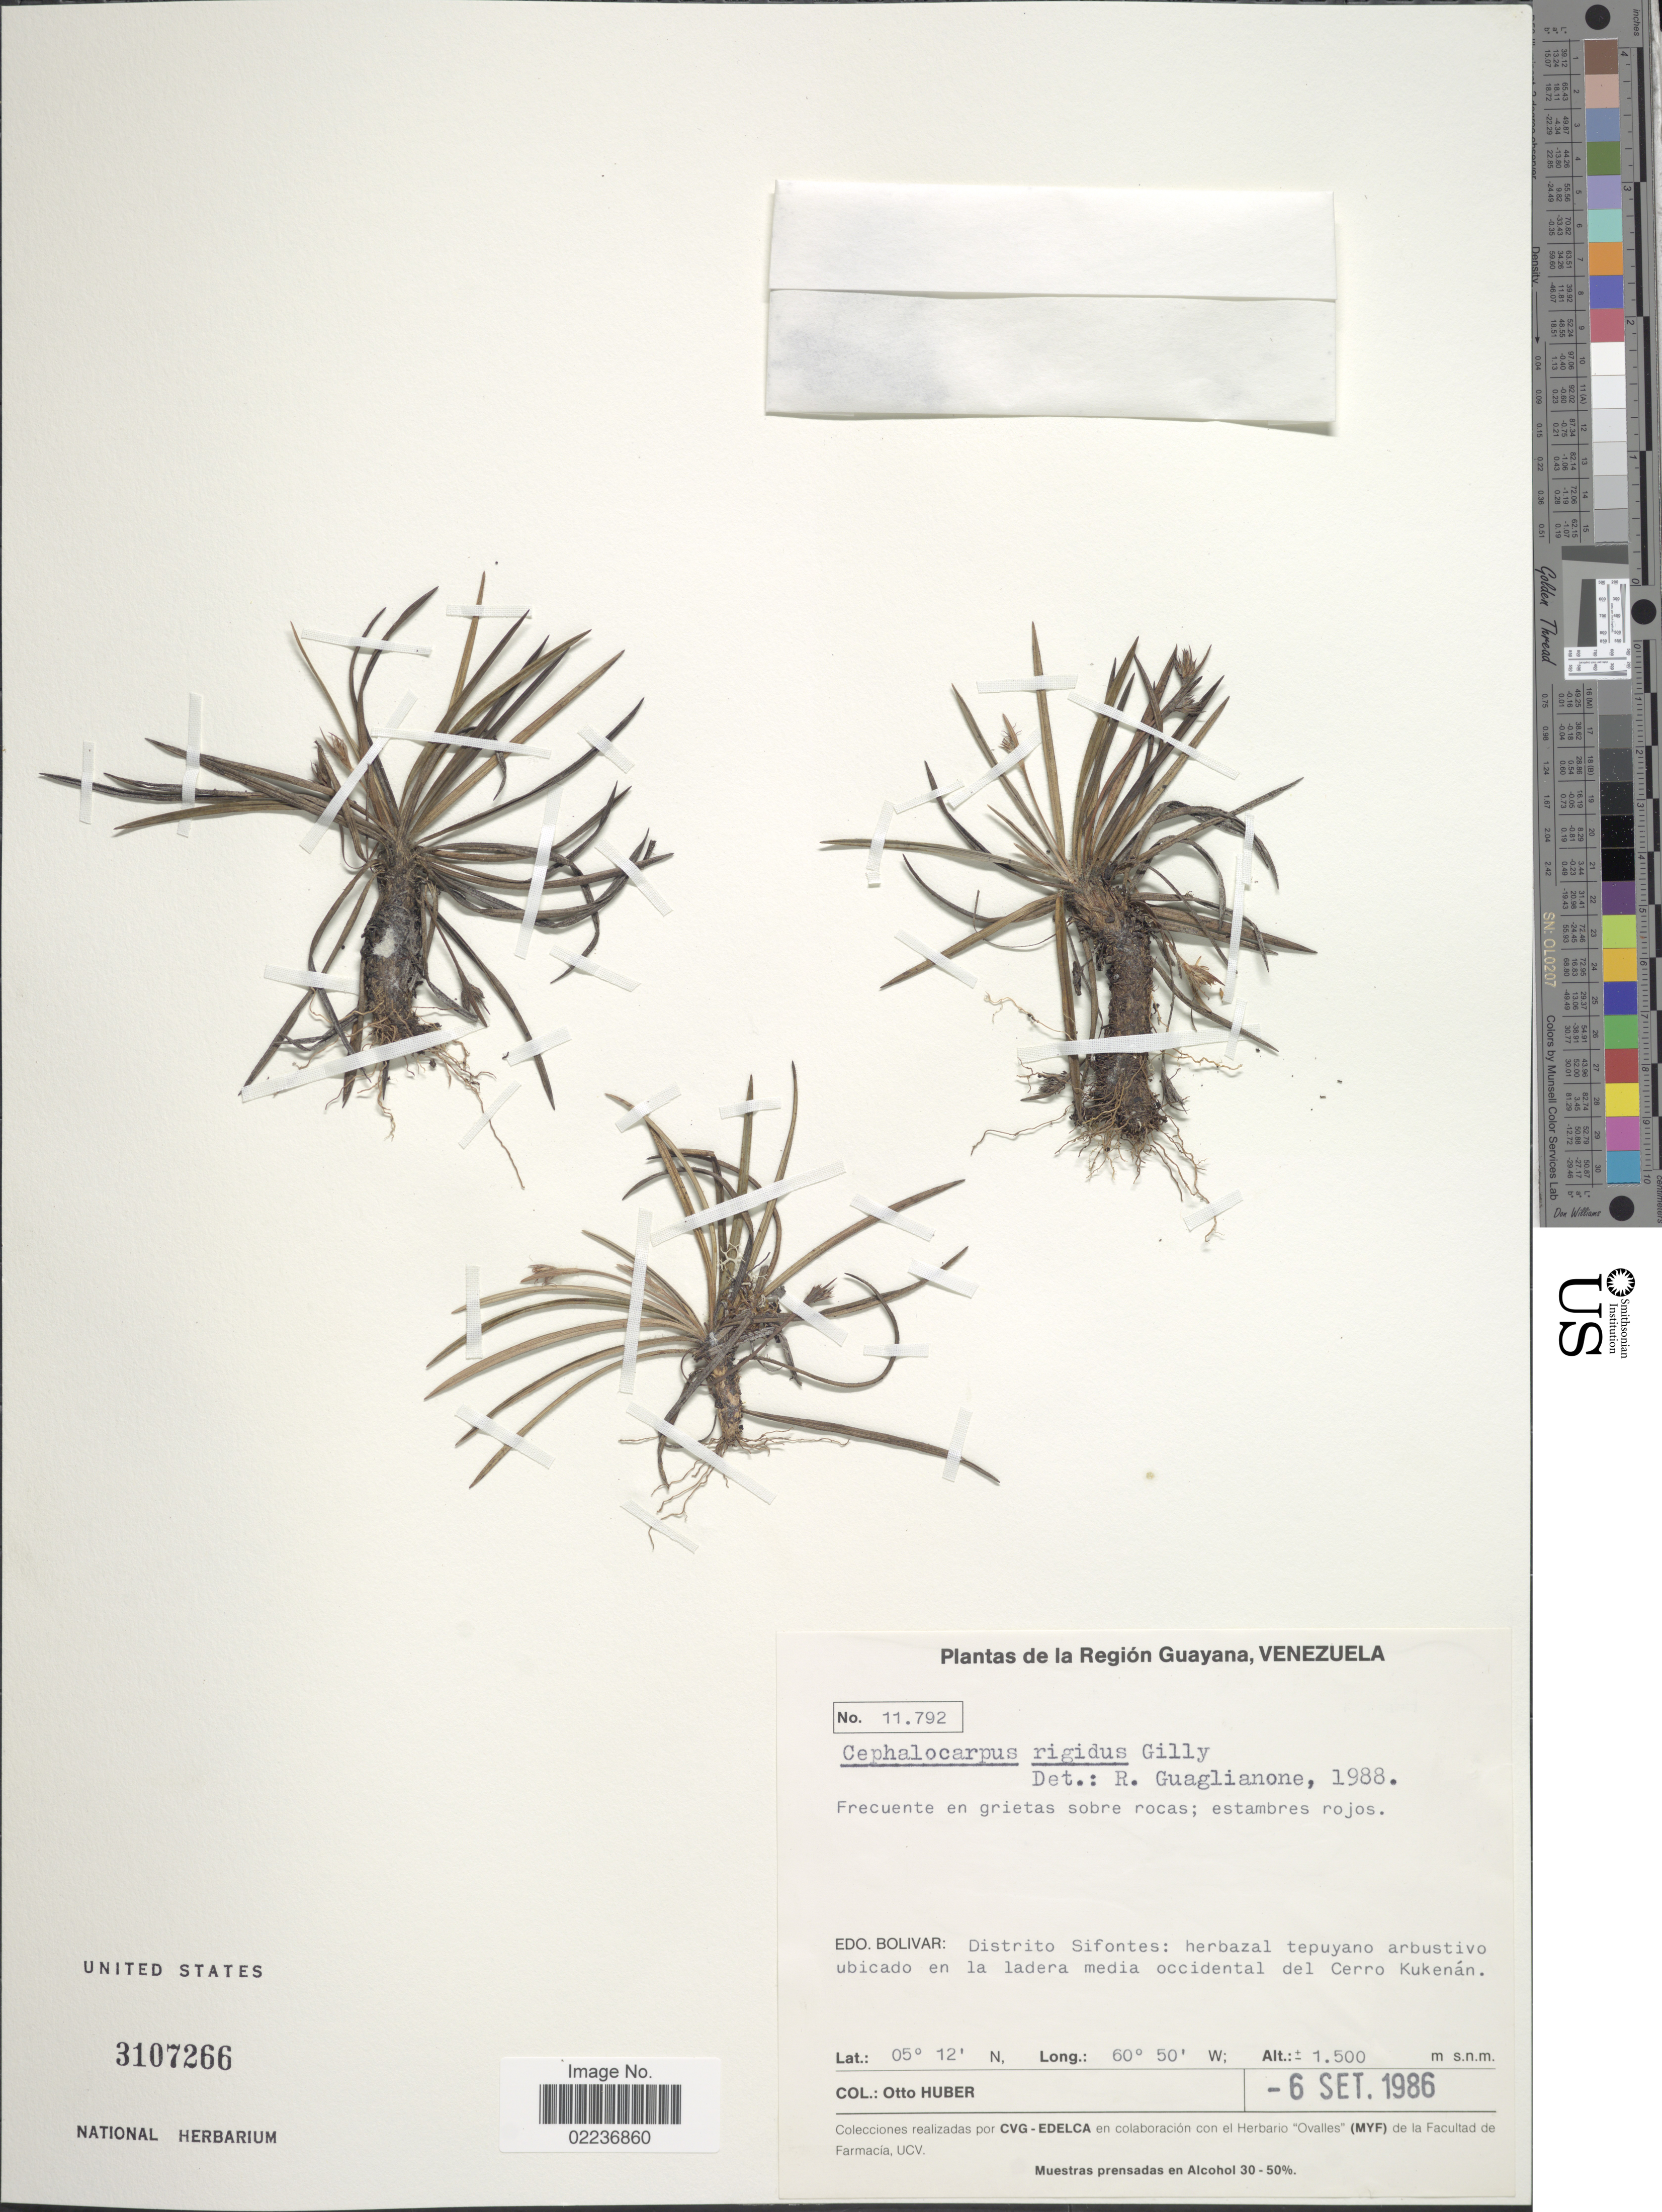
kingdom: Plantae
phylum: Tracheophyta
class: Liliopsida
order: Poales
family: Cyperaceae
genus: Cephalocarpus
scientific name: Cephalocarpus rigidus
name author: Gilly ex Gleason & Killip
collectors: O. Huber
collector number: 11792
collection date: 1986-09-06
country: Venezuela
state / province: Bolivar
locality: Region Guayana, distrito Sifontes: herbazal tepuyano arbustivo ubicado en la ladera media occidental del Cerro Kukenan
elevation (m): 1500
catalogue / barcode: US 3107266